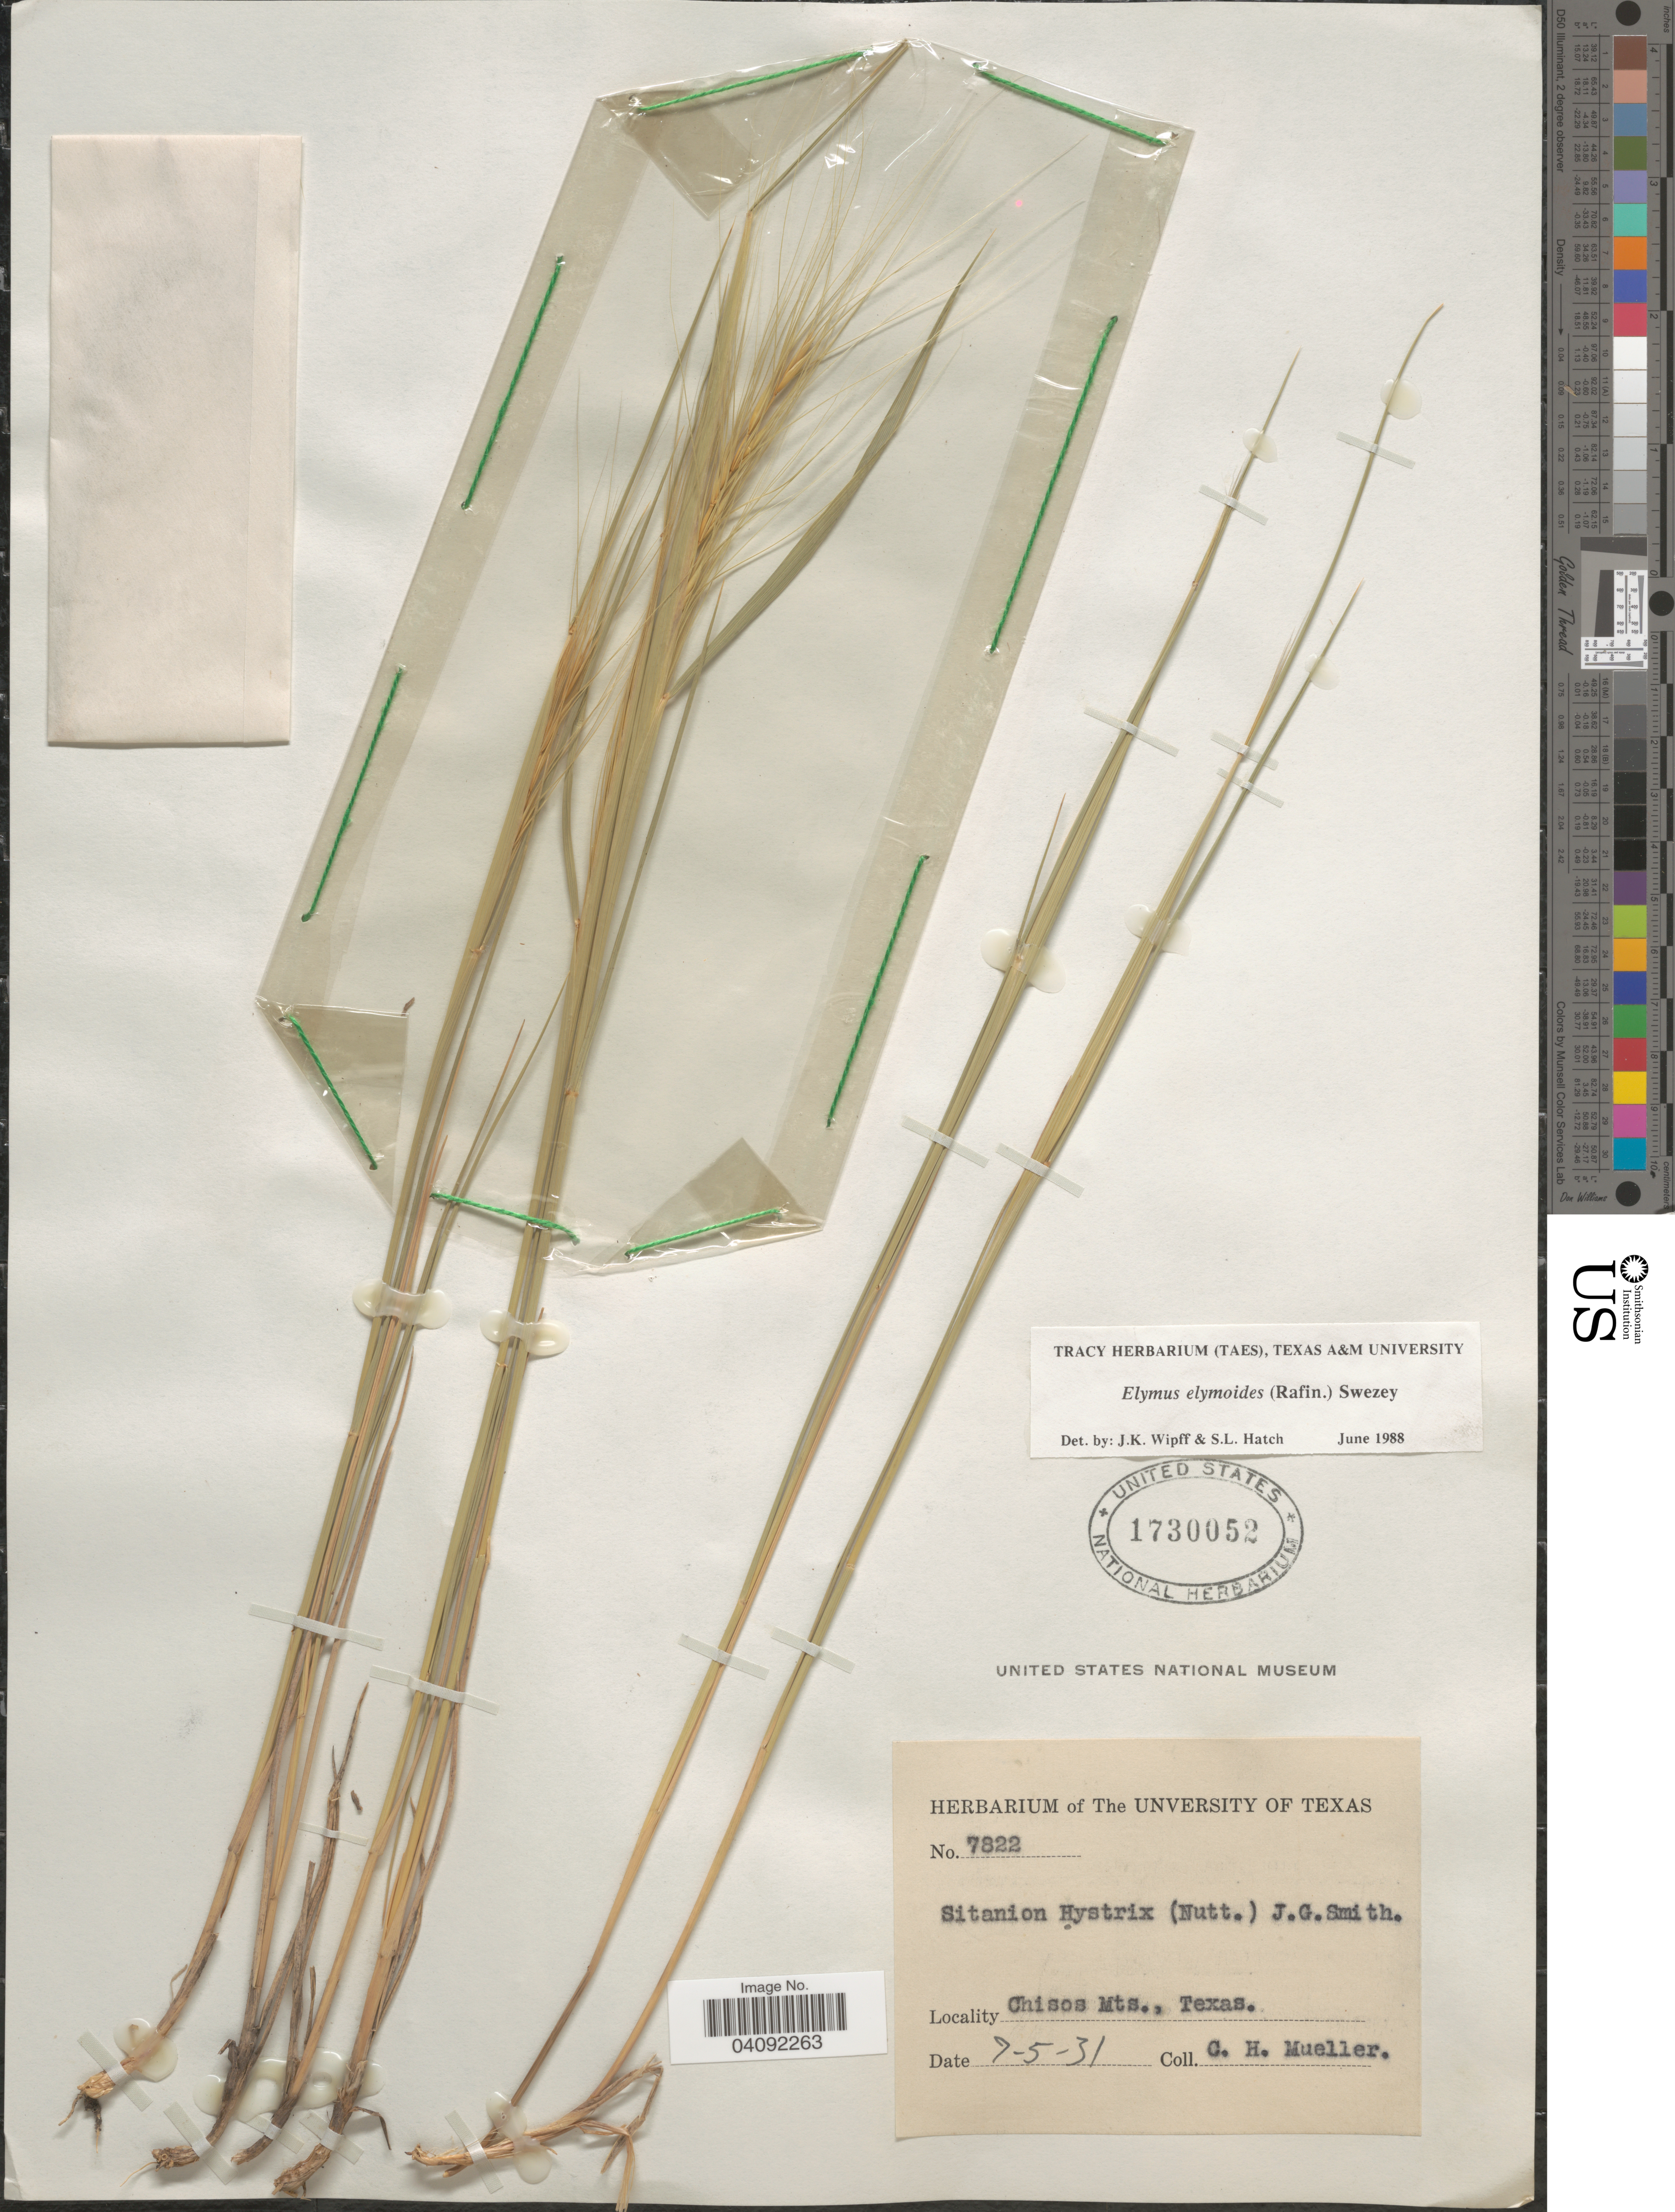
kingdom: Plantae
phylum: Tracheophyta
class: Liliopsida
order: Poales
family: Poaceae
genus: Elymus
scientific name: Elymus elymoides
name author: (Raf.) Swezey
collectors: C. H. Mueller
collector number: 7822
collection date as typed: Transcribed d/m/y: 5/7/31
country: United States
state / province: Texas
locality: Chisos Mts.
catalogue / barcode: US 1730052